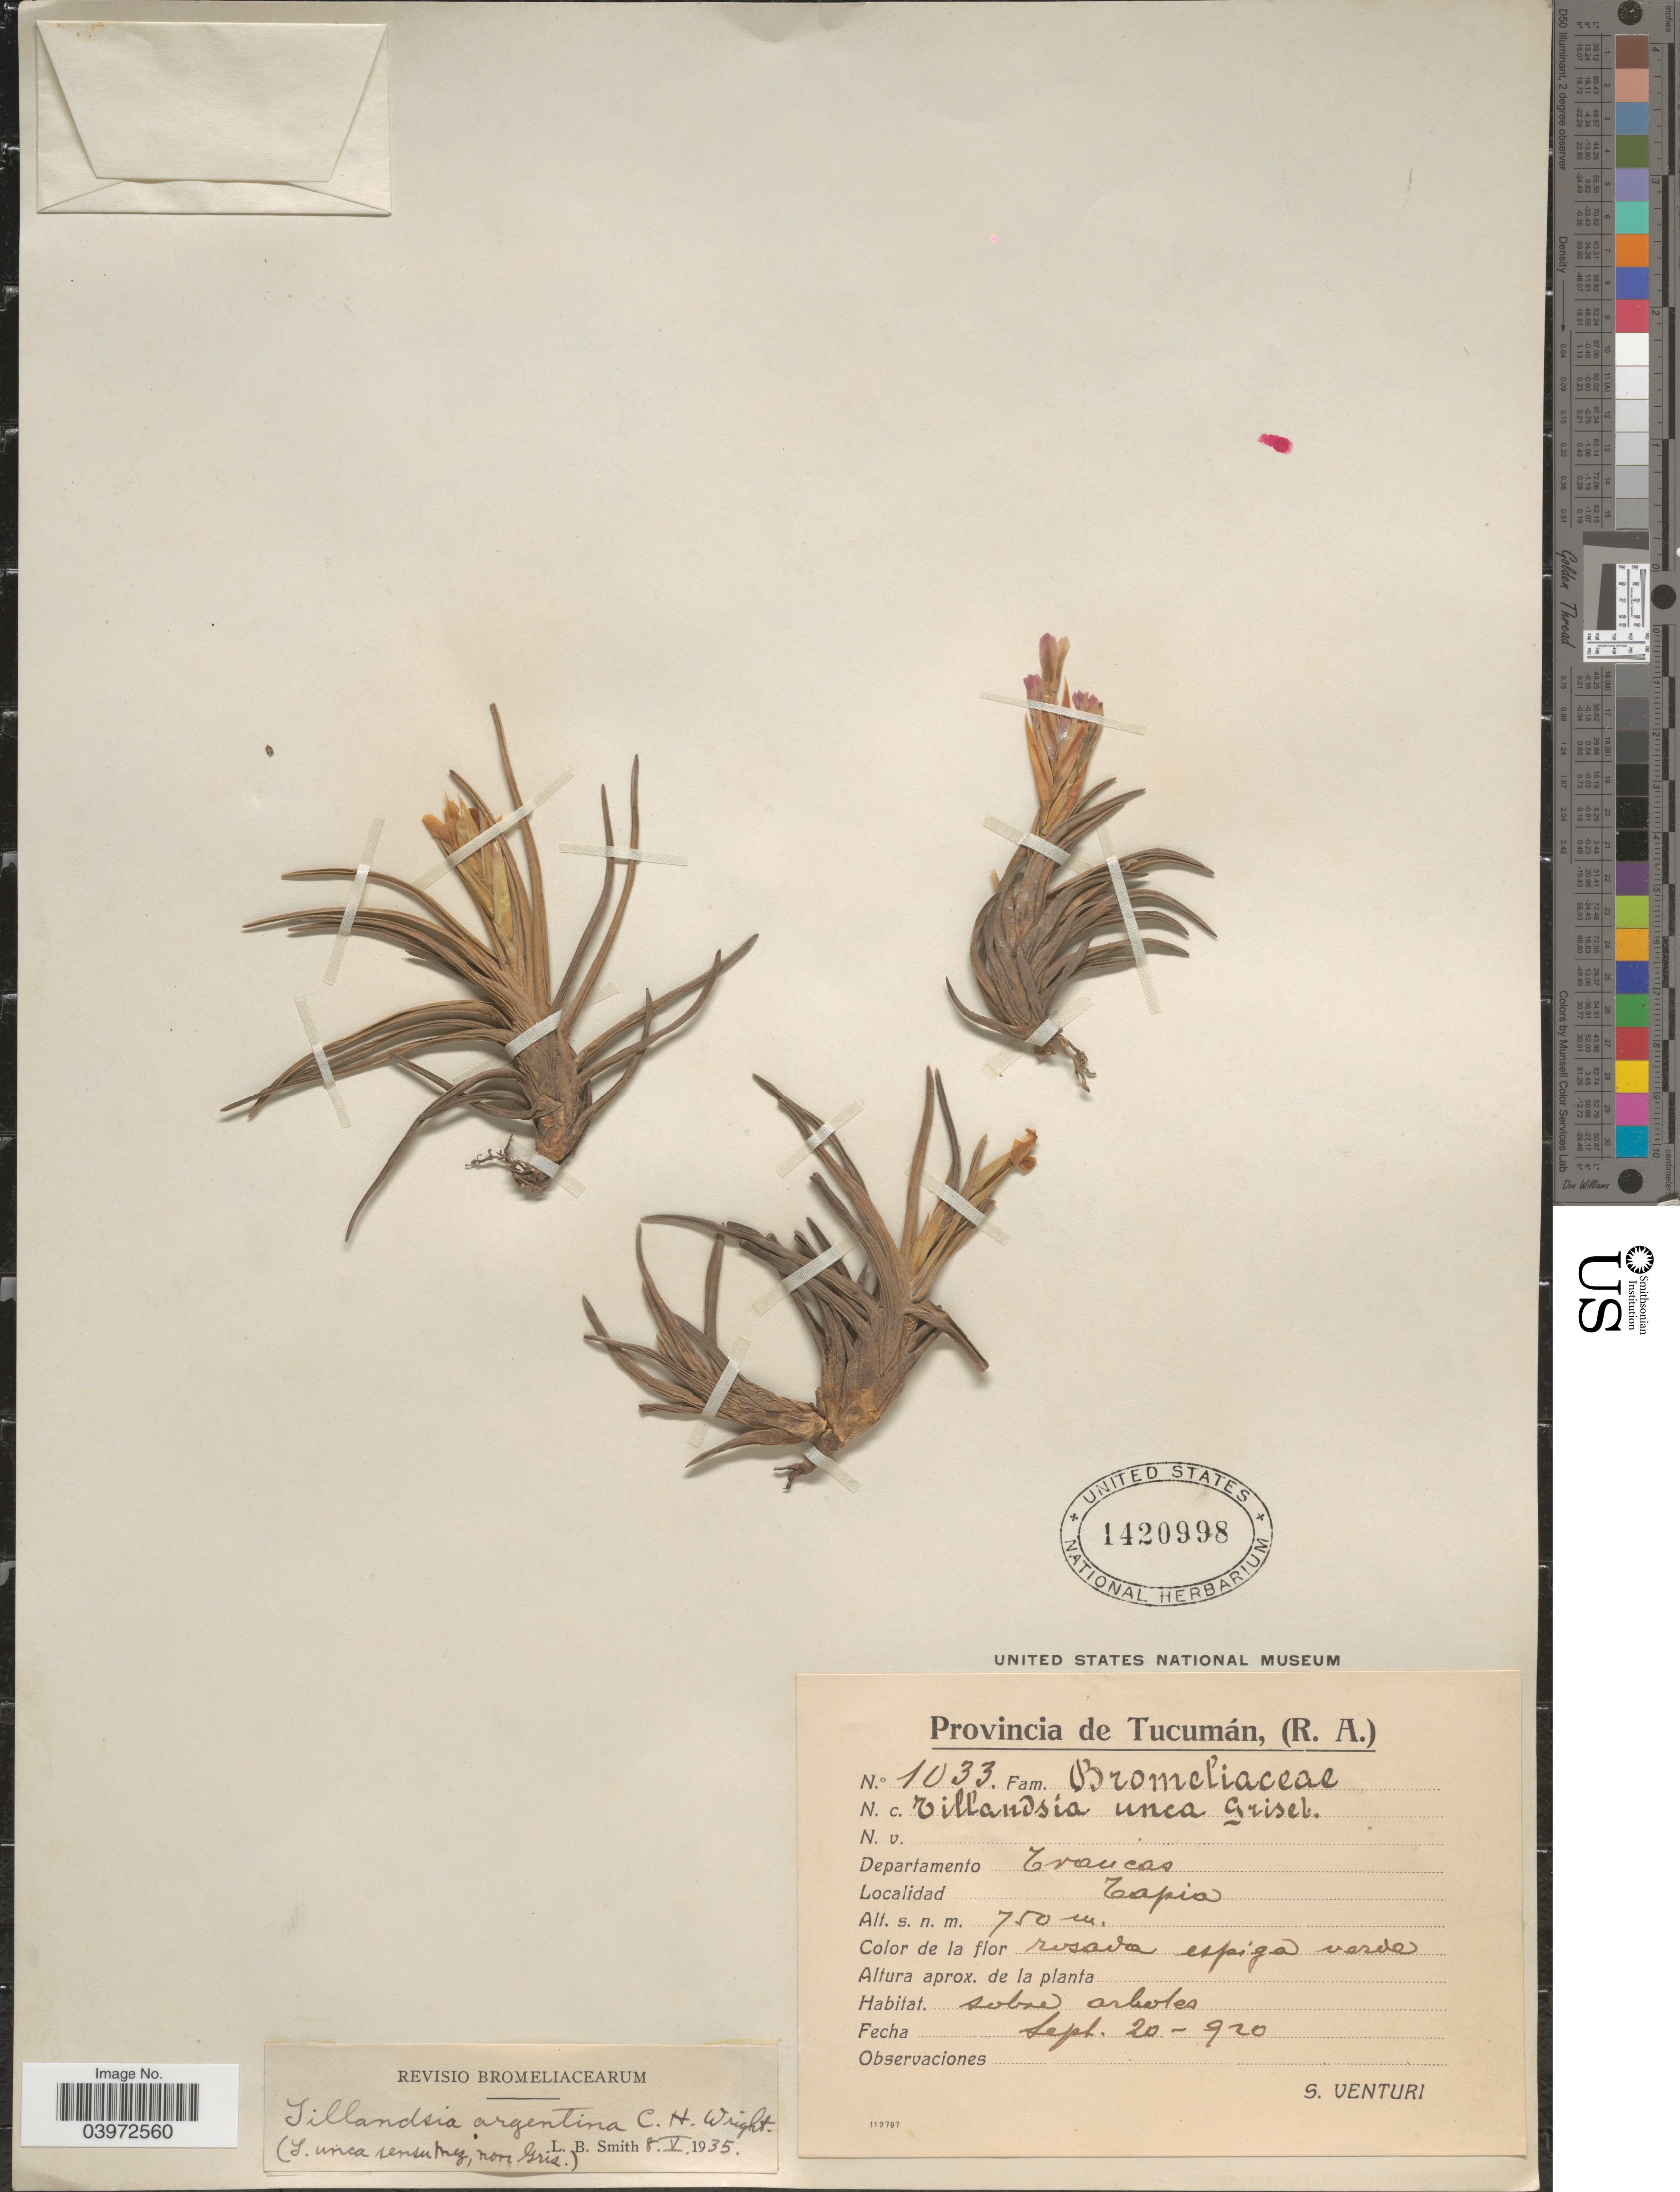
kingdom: Plantae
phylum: Tracheophyta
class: Liliopsida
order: Poales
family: Bromeliaceae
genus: Tillandsia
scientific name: Tillandsia argentina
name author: C.H. Wright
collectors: S. Venturi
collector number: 1033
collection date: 1920-09-20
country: Argentina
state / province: Tucuman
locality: Departamento Trancas. Tapia.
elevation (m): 750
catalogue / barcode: US 1420998